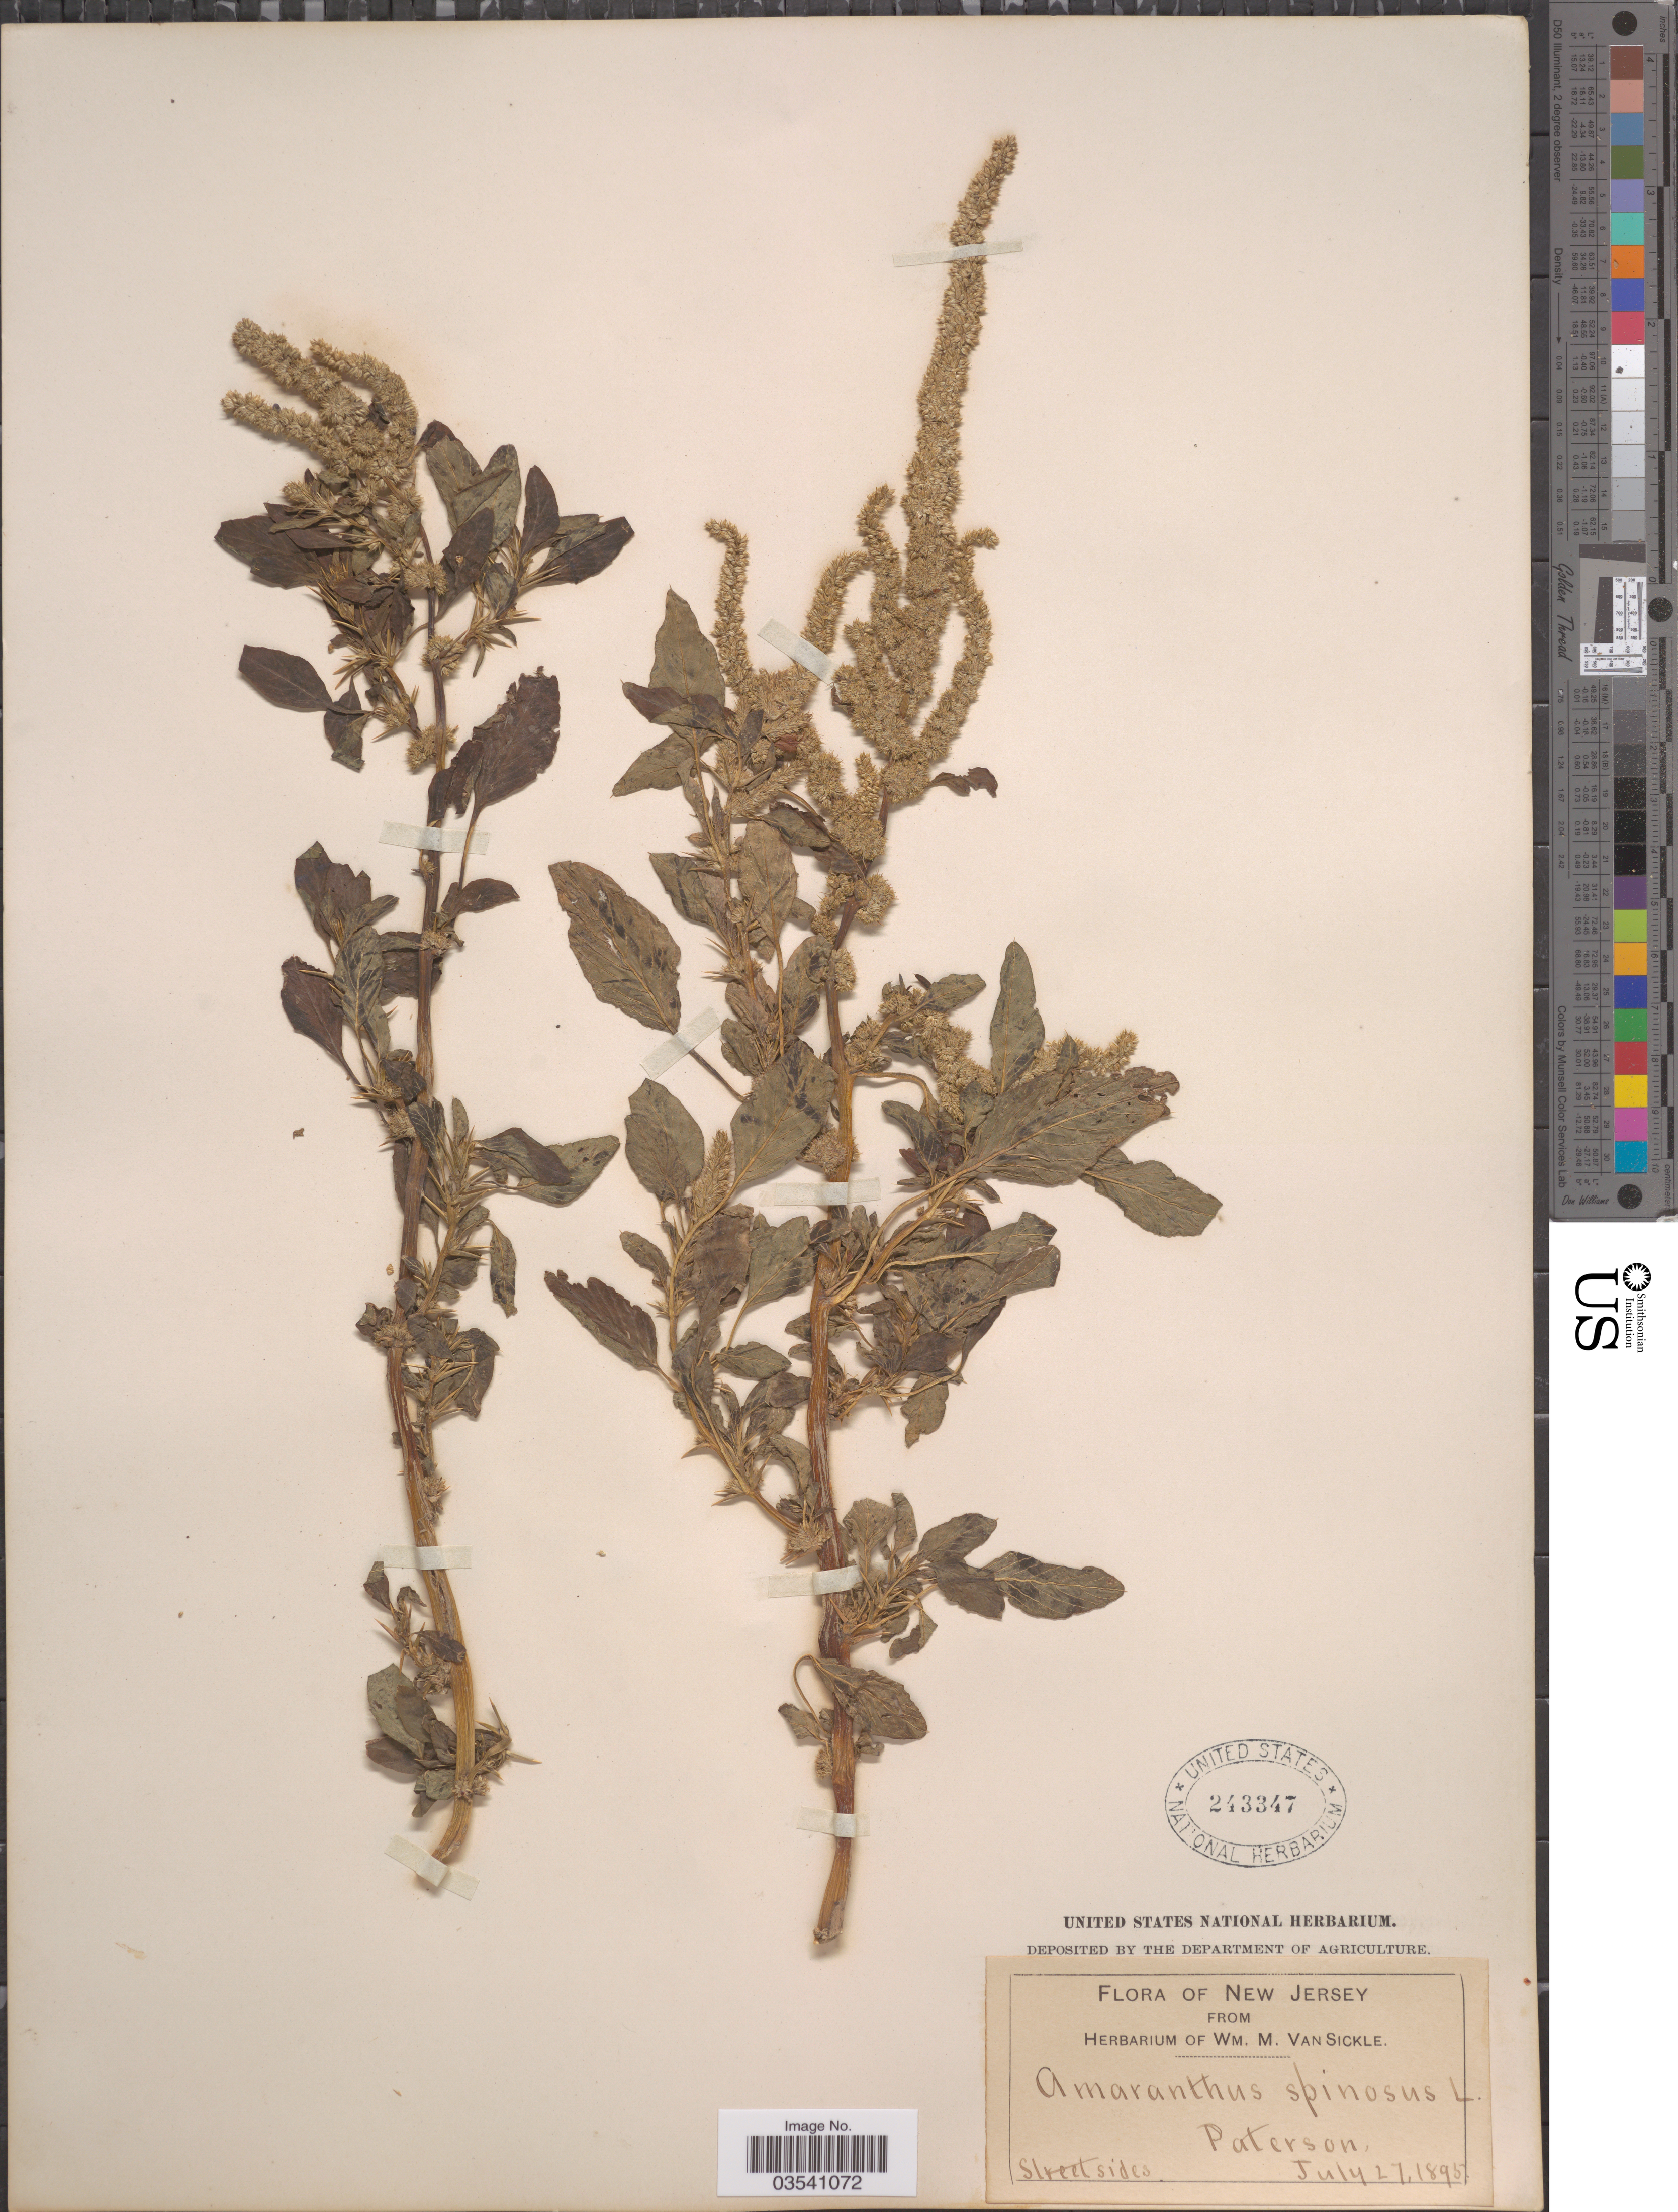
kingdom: Plantae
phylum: Tracheophyta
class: Magnoliopsida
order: Caryophyllales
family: Amaranthaceae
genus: Amaranthus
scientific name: Amaranthus spinosus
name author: L.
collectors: ex herb. Wm. M. Van Sickle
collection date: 1895-07-27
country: United States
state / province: New Jersey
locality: Paterson. Street sides.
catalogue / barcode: US 243347